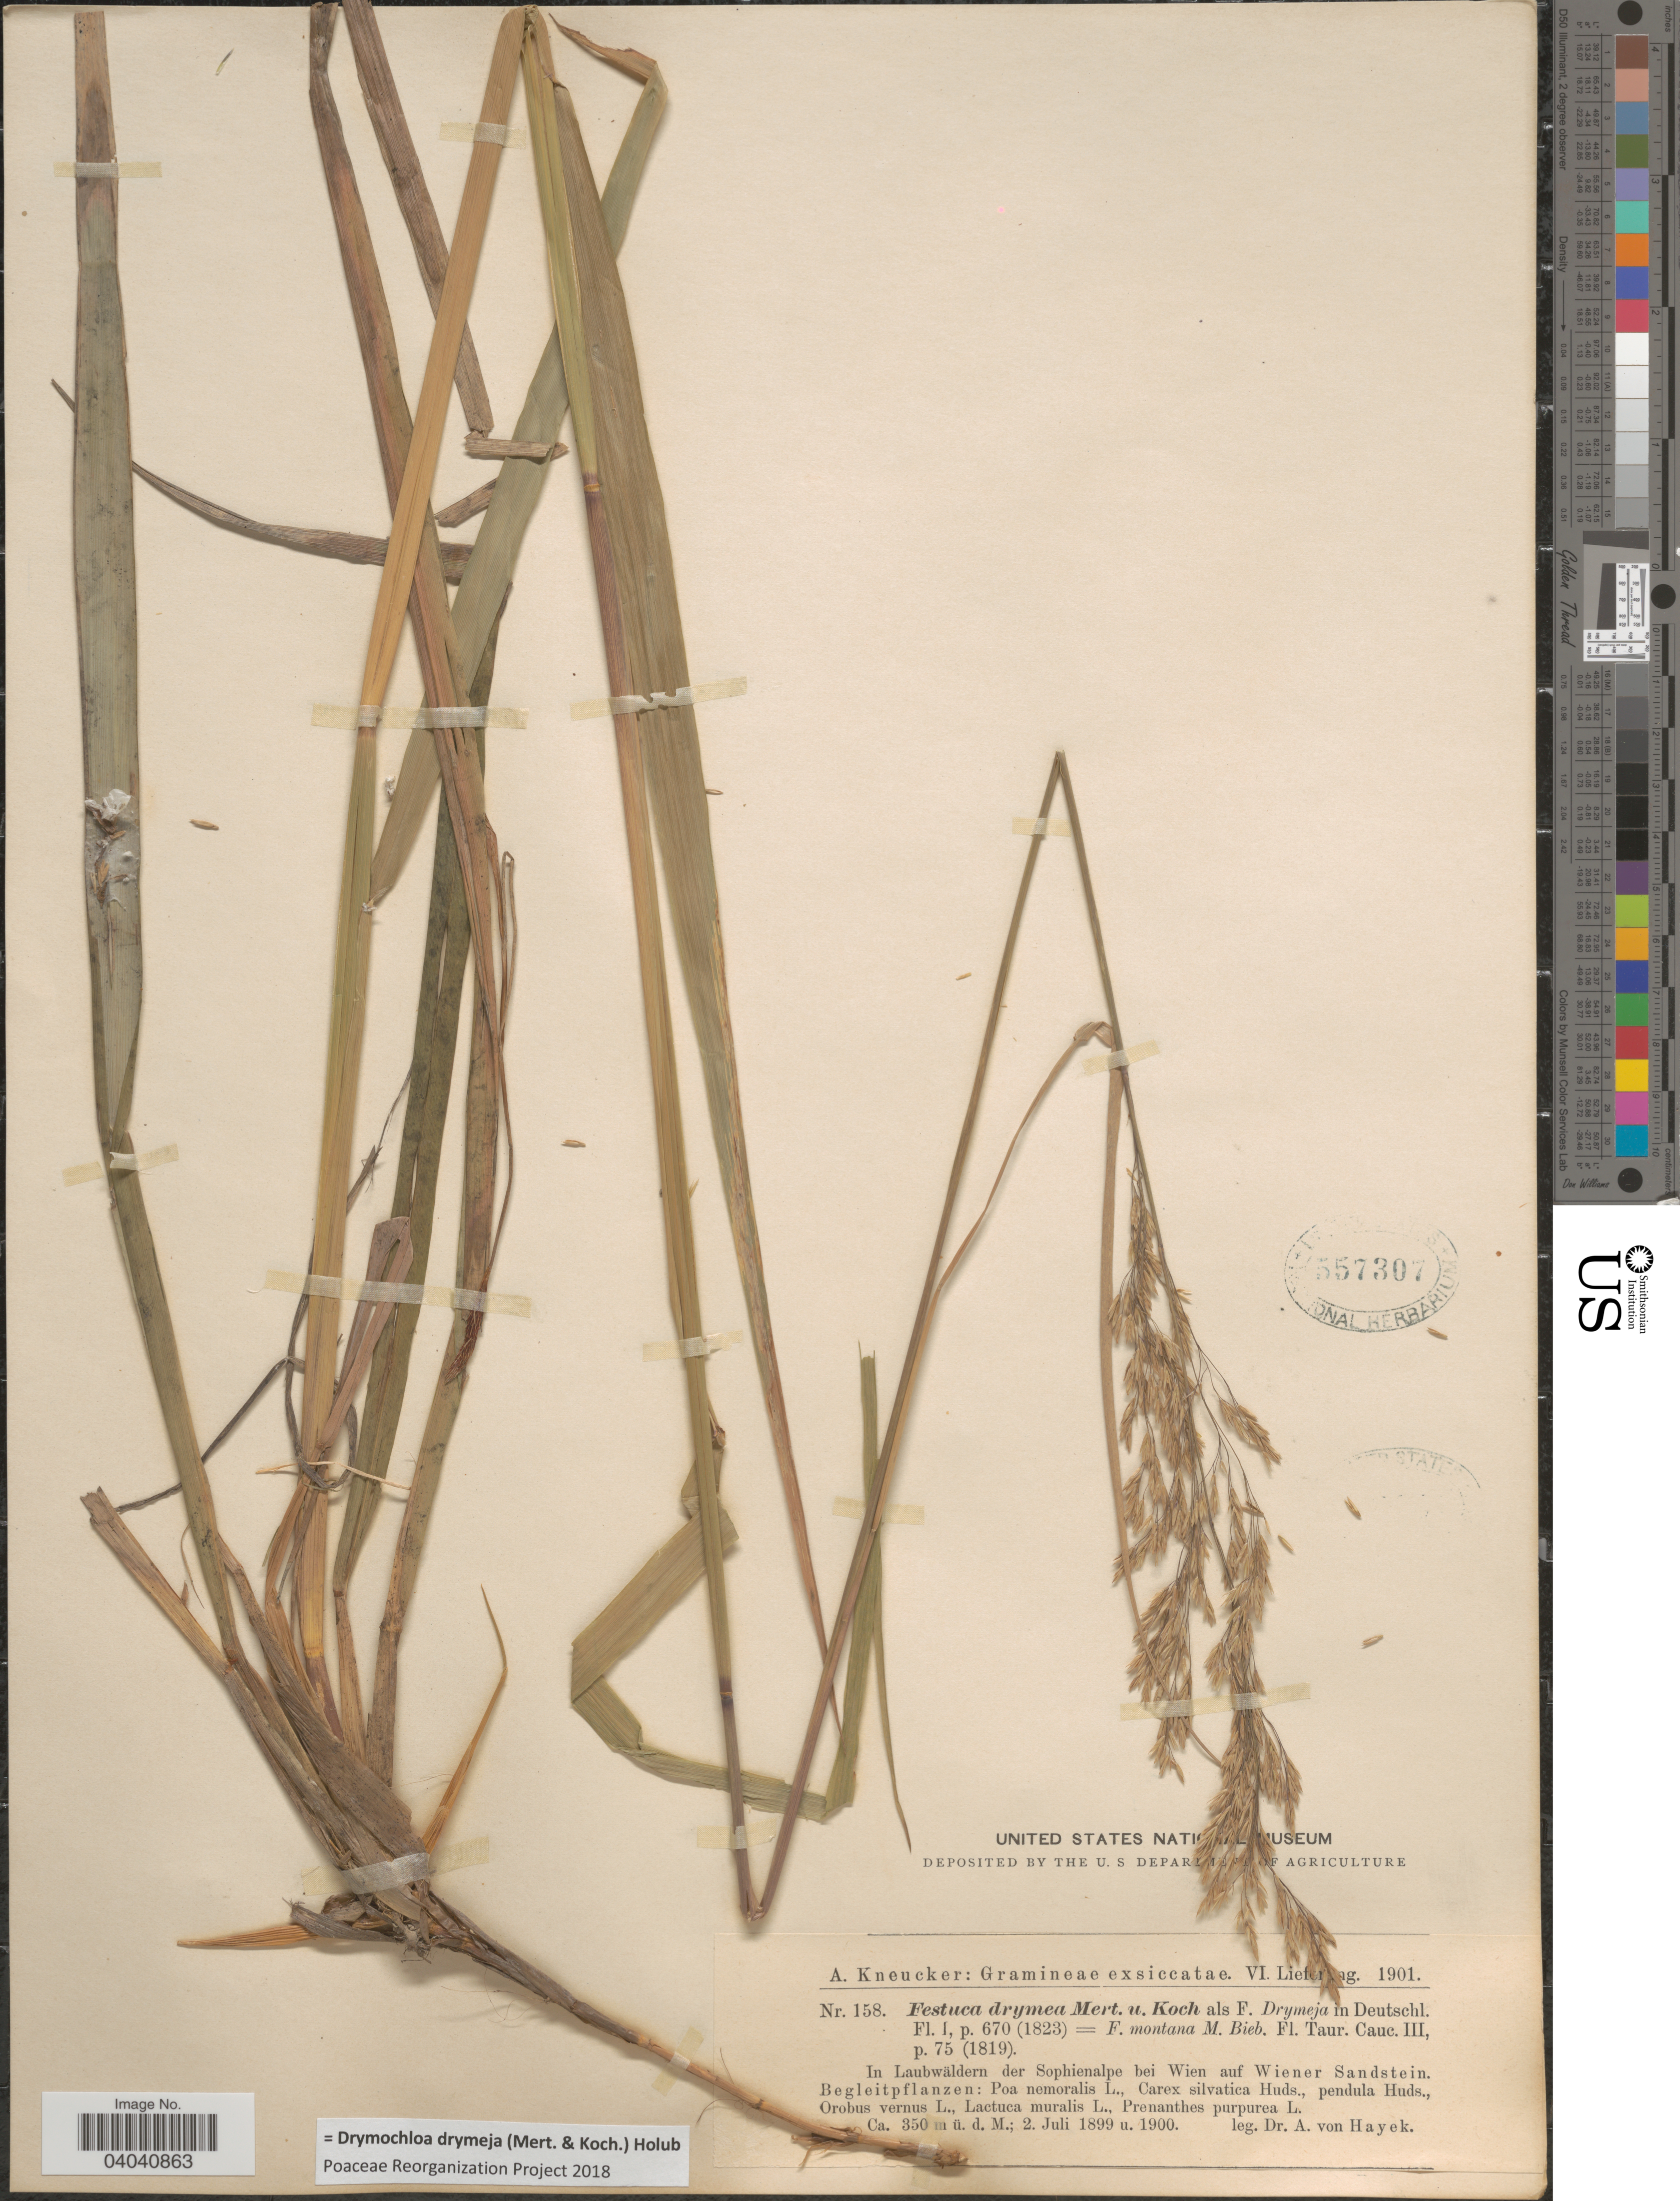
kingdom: Plantae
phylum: Tracheophyta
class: Liliopsida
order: Poales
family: Poaceae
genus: Drymochloa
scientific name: Drymochloa drymeja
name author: (Mert. & W.D.J. Koch) Holub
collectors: A. A. von Hayek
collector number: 158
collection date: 1899-07-02/1900-07-02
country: Austria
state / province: Wien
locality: In Laubwäldern der Sophienalpe bei Wien auf Wiender Sandstein.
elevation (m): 350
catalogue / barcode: US 557307